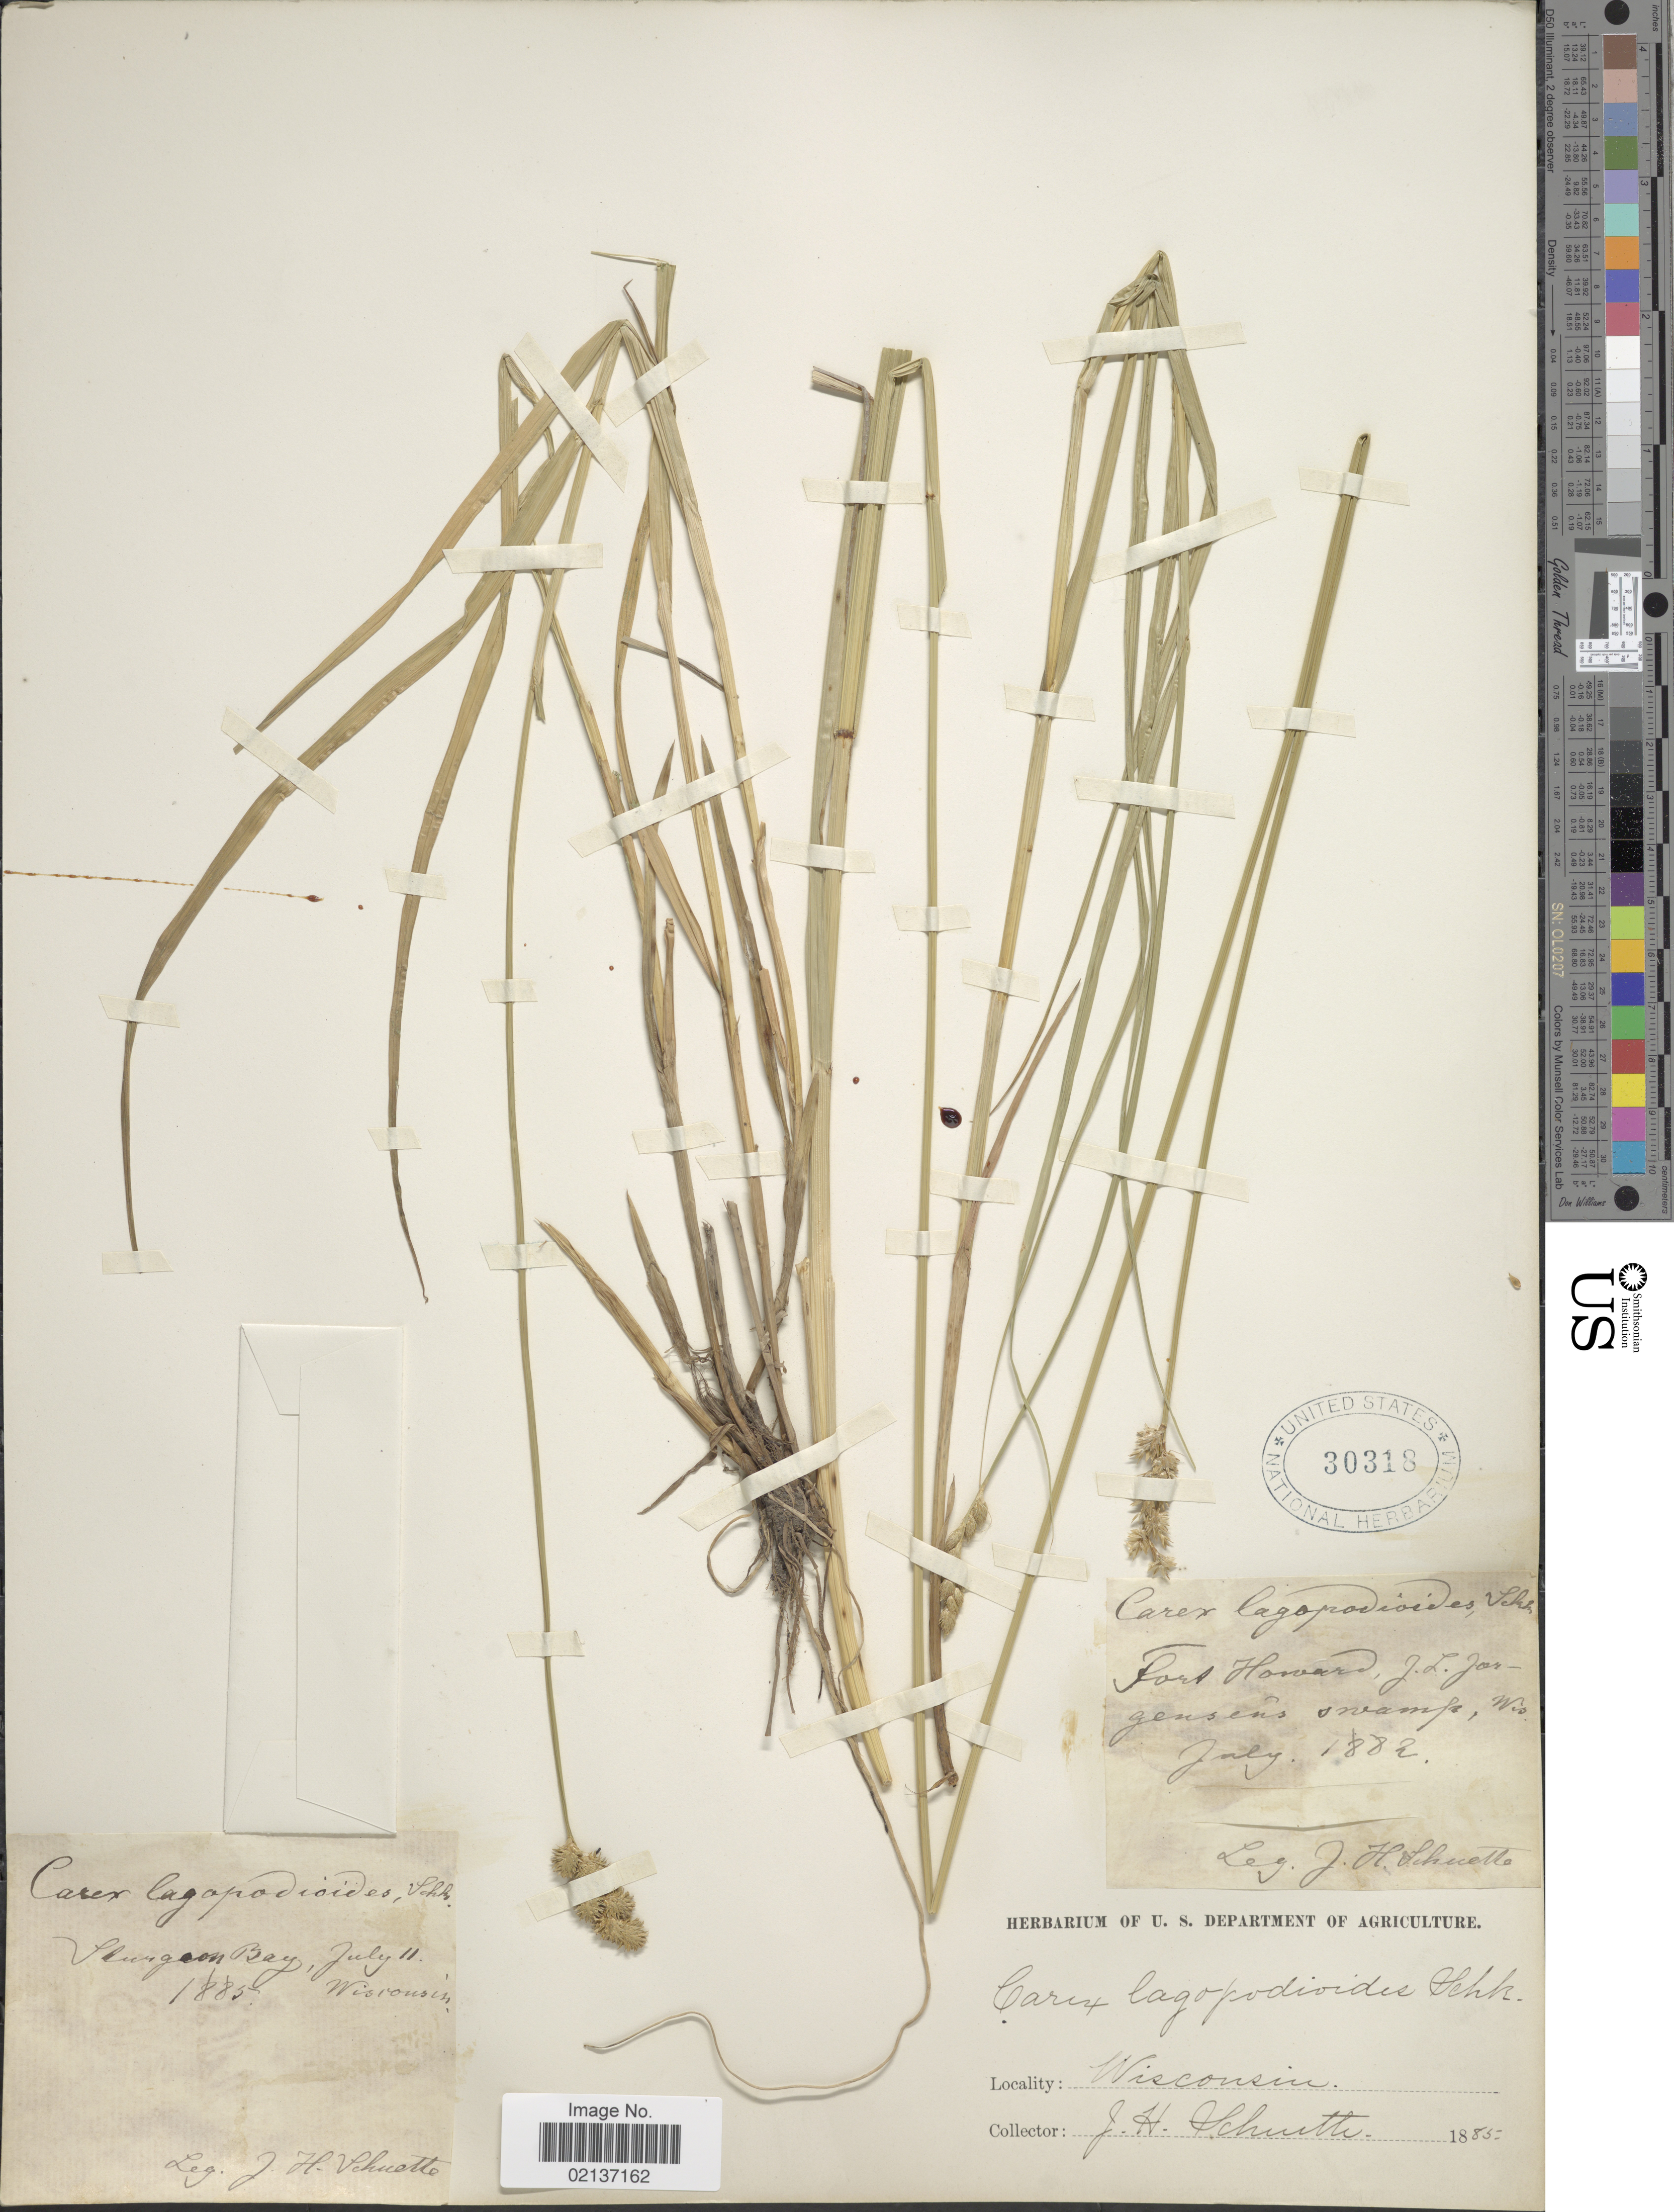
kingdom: Plantae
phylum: Tracheophyta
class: Liliopsida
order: Poales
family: Cyperaceae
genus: Carex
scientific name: Carex tribuloides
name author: Wahlenb.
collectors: J. H. Schuette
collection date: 1885-07-11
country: United States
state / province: Wisconsin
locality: Sturgeon Bay, Fort Howard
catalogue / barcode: US 30318